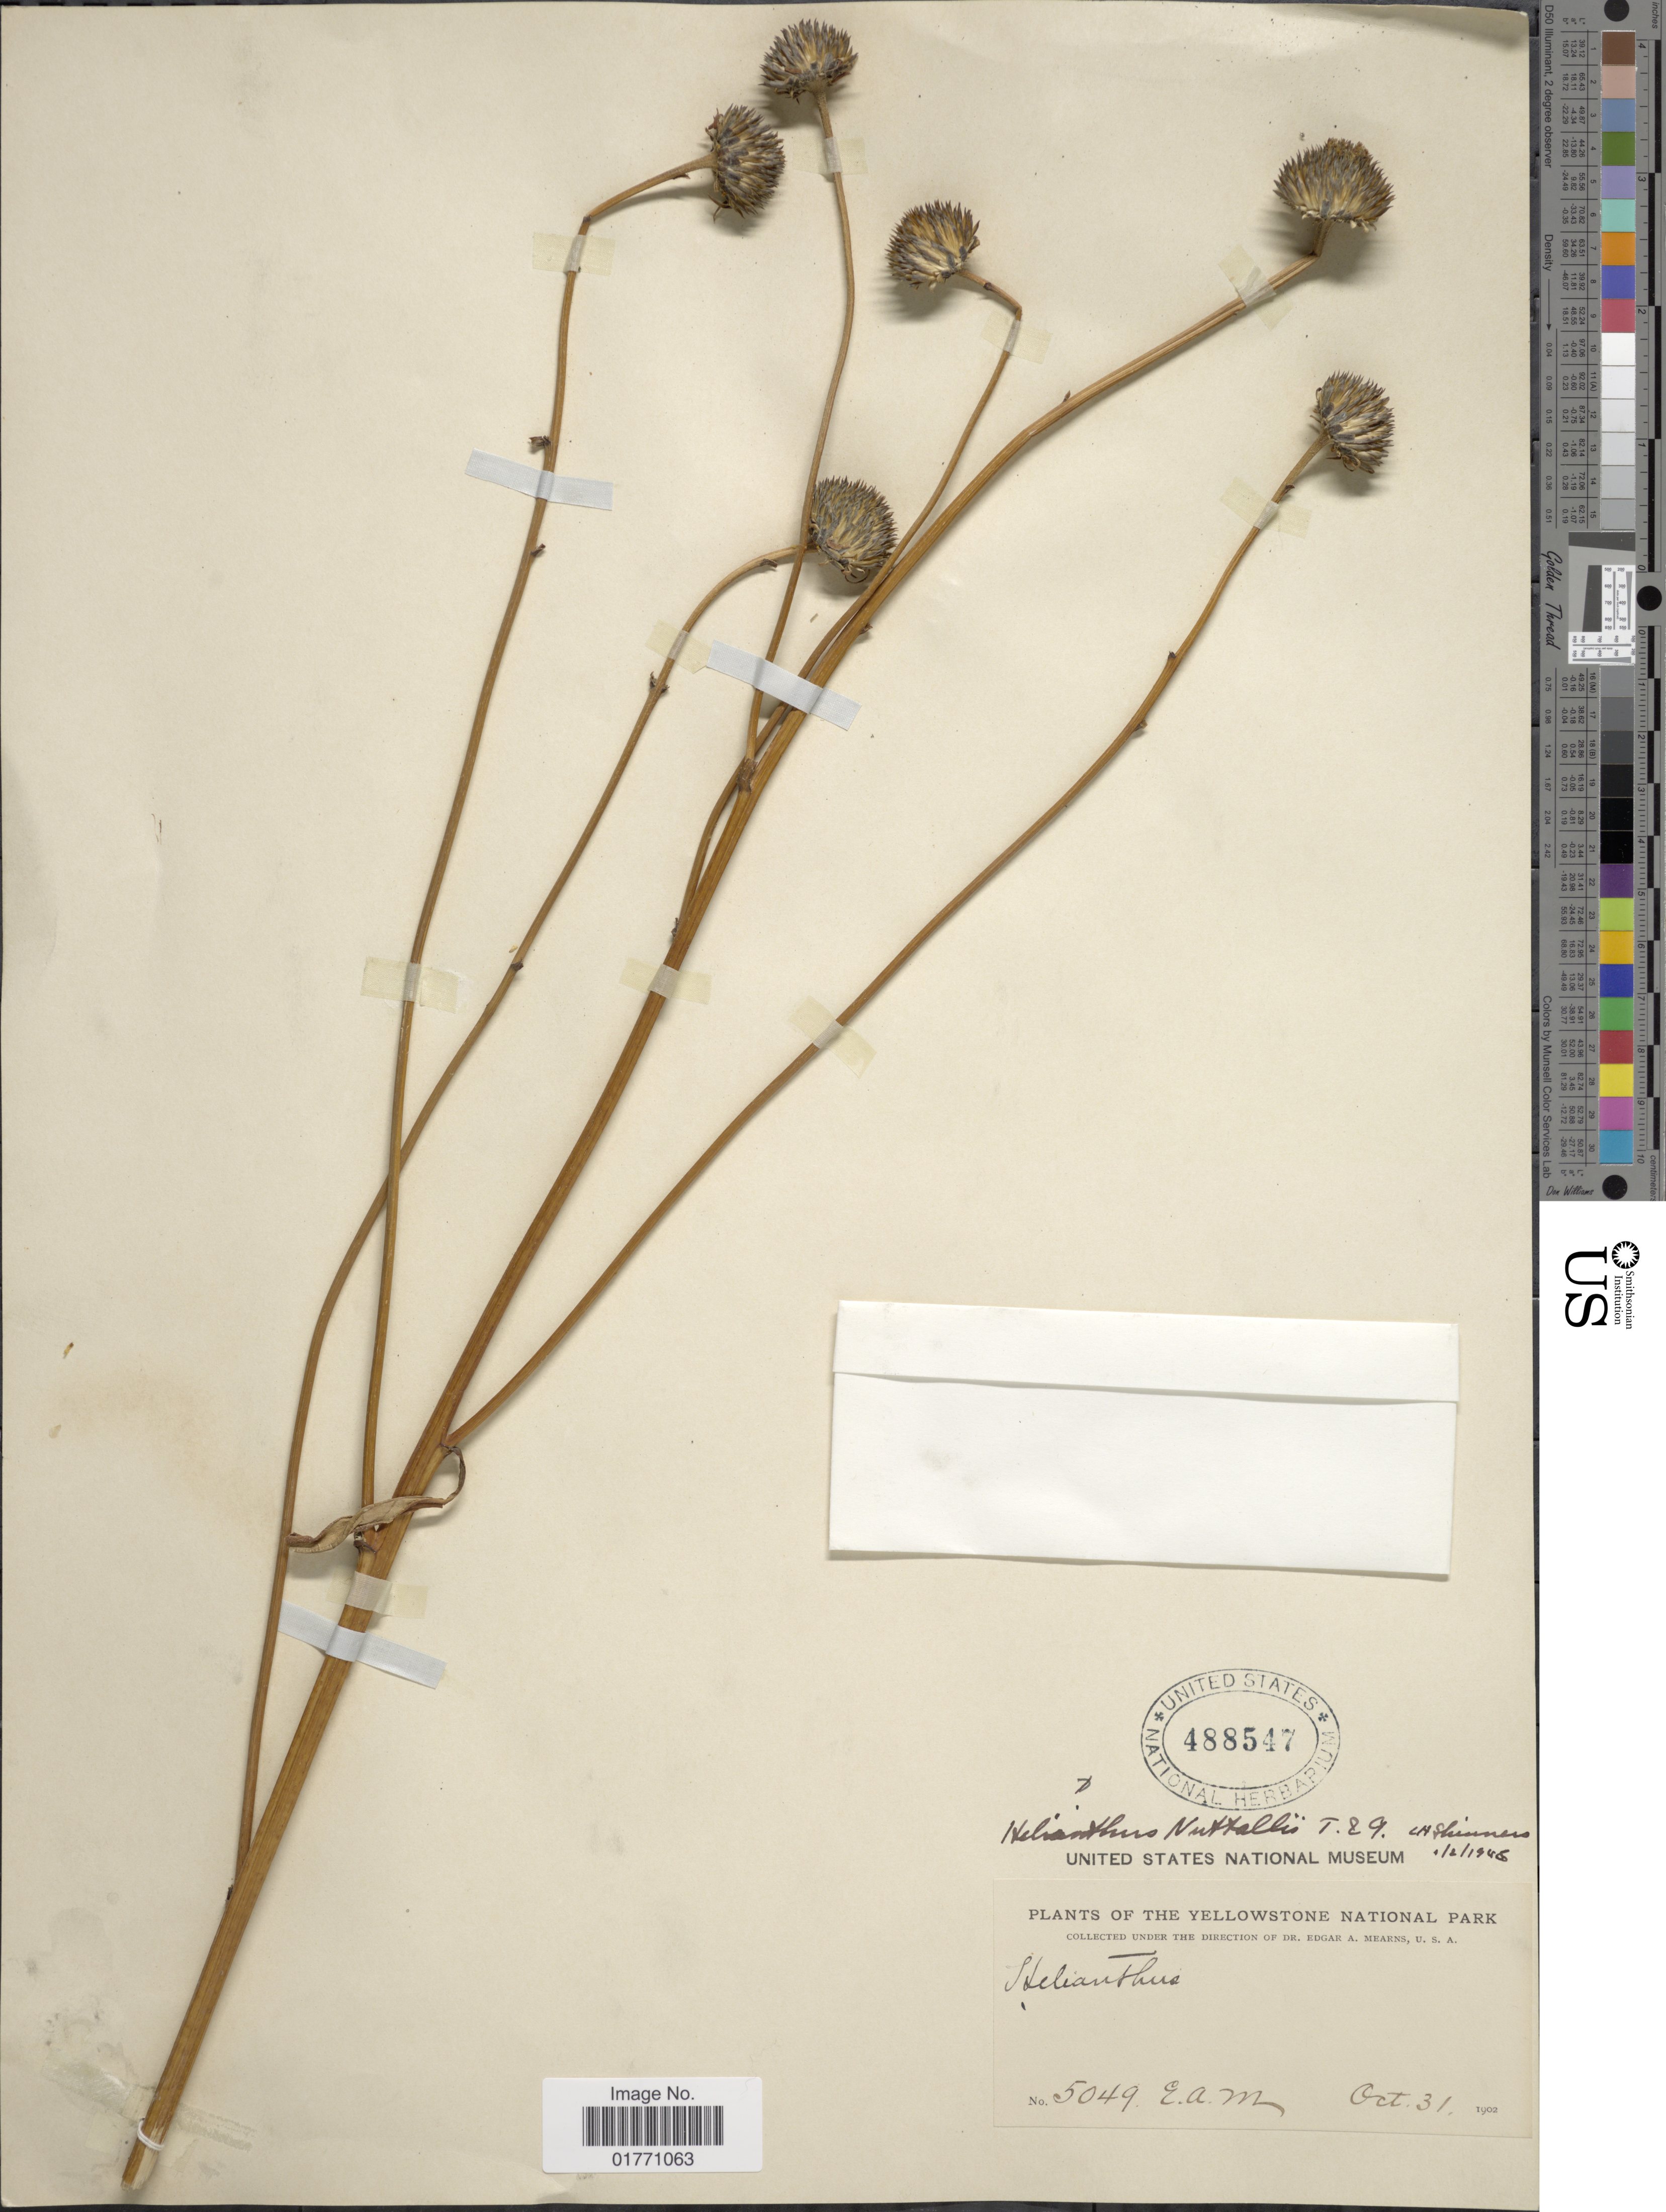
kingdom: Plantae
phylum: Tracheophyta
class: Magnoliopsida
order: Asterales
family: Asteraceae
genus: Helianthus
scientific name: Helianthus nuttallii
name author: Torr. & A. Gray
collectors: E. A. Mearns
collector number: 5049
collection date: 1902-10-31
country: United States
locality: The Yellowstone National Park.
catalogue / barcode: US 488547